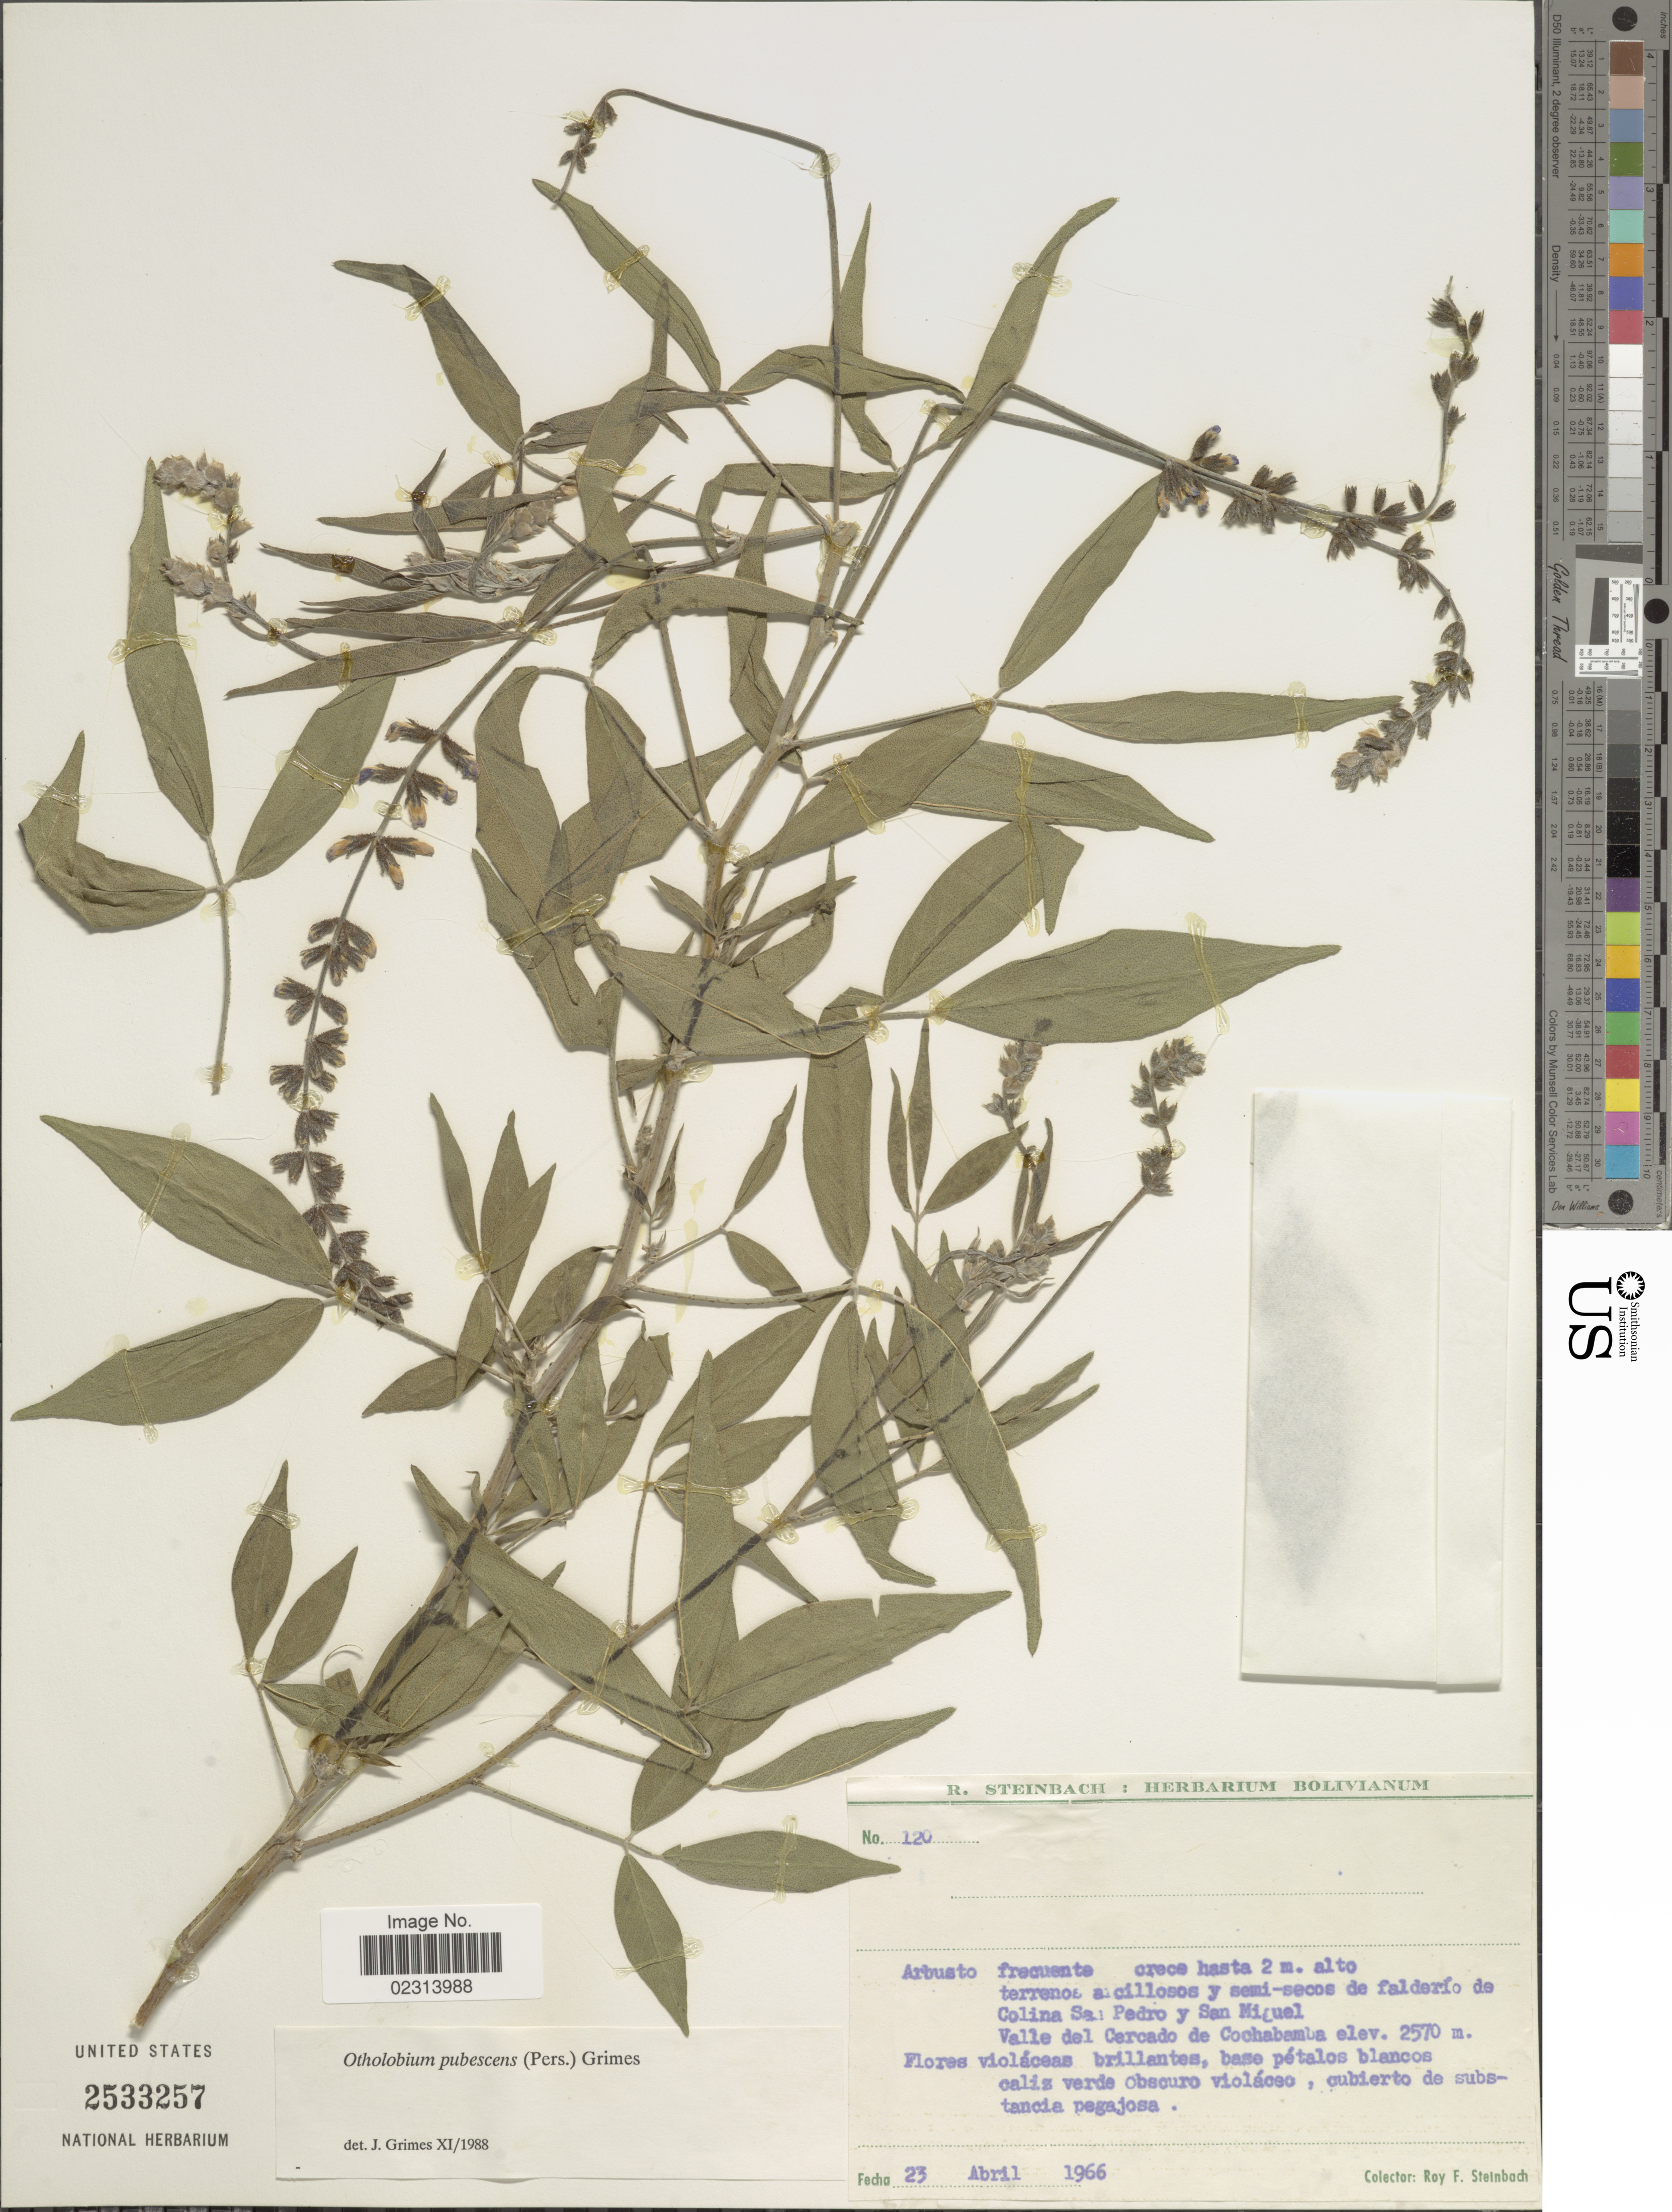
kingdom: Plantae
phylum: Tracheophyta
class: Magnoliopsida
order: Fabales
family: Fabaceae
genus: Otholobium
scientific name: Otholobium pubescens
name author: (Poir.) J.W. Grimes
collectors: R. F. Steinbach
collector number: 120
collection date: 1966-04-23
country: Bolivia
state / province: Cochabamba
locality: Valle del Cercado de Cochabamba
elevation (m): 2750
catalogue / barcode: US 2533257